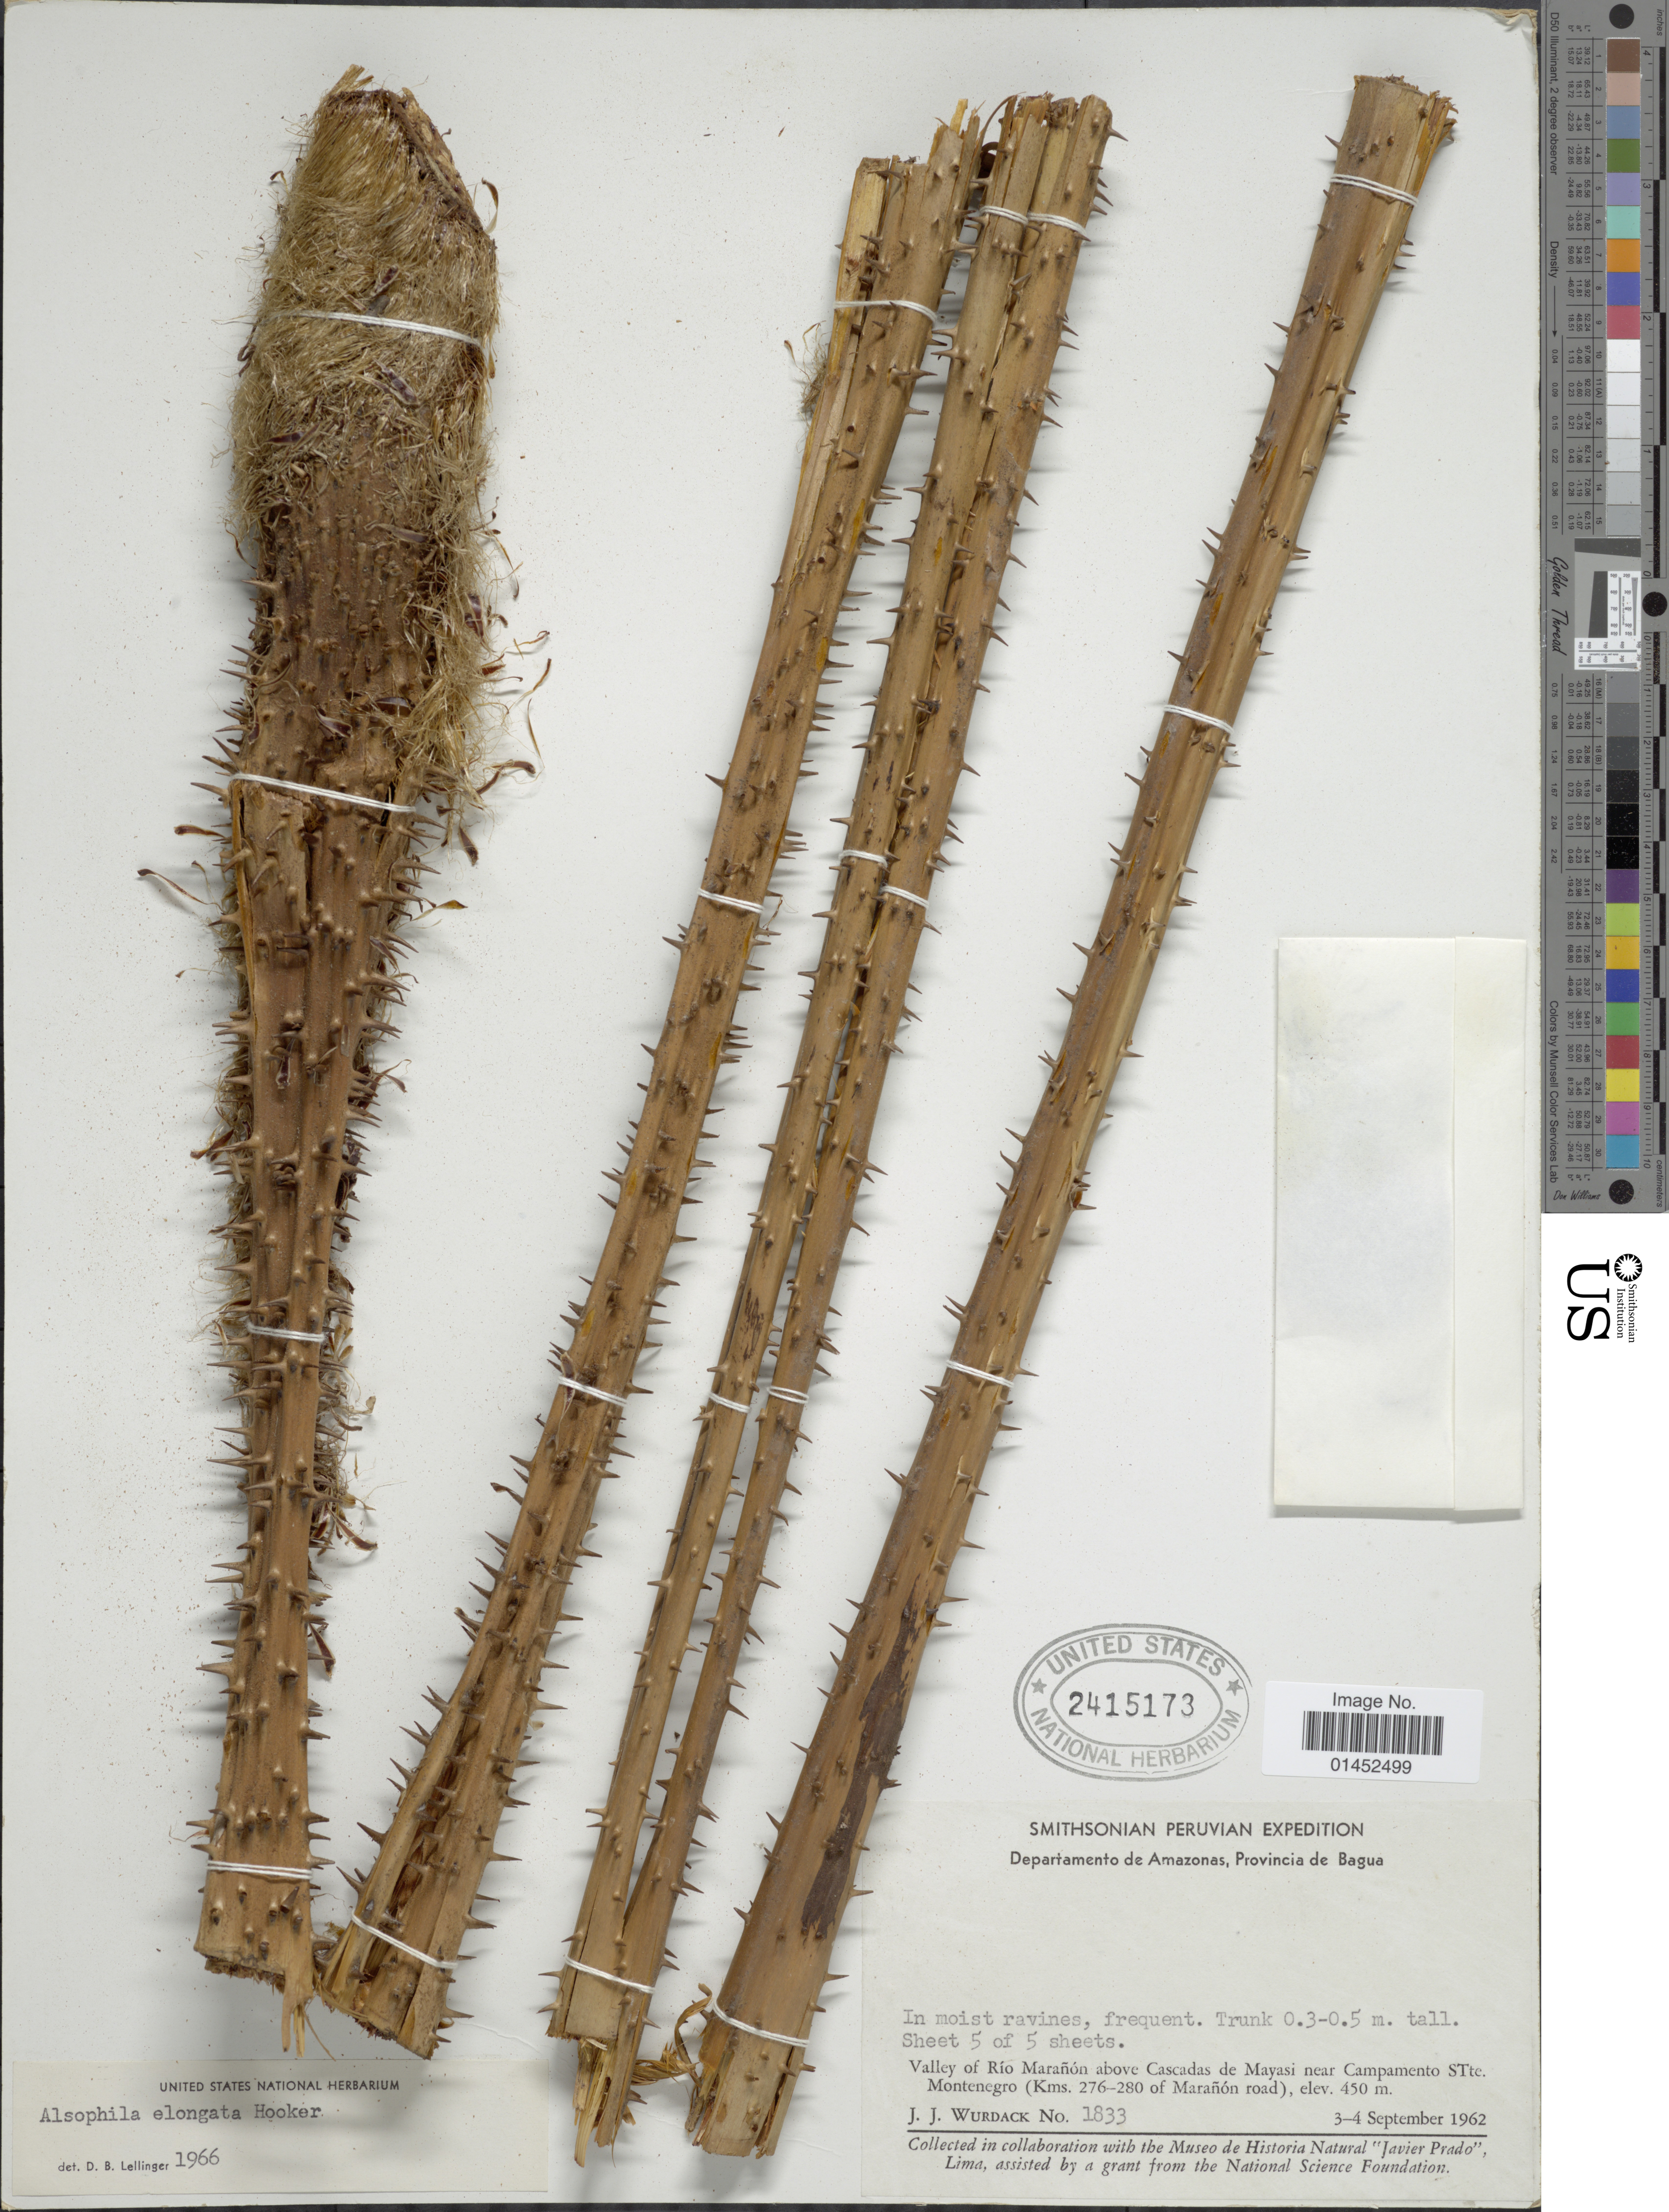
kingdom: Plantae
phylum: Tracheophyta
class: Polypodiopsida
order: Cyatheales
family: Cyatheaceae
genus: Cyathea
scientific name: Cyathea poeppigii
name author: (Hook.) Domin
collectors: J. J. Wurdack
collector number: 1833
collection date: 1962-09-03/1962-09-04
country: Peru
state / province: Amazonas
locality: Departamento de Amazonas, Provincia de Bagua, Valley of Río Marañón above Cascadas de Mayasi near Campamento STte Montenegro (Kms. 276-280 of Marañón road)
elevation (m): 450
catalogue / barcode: US 2415173